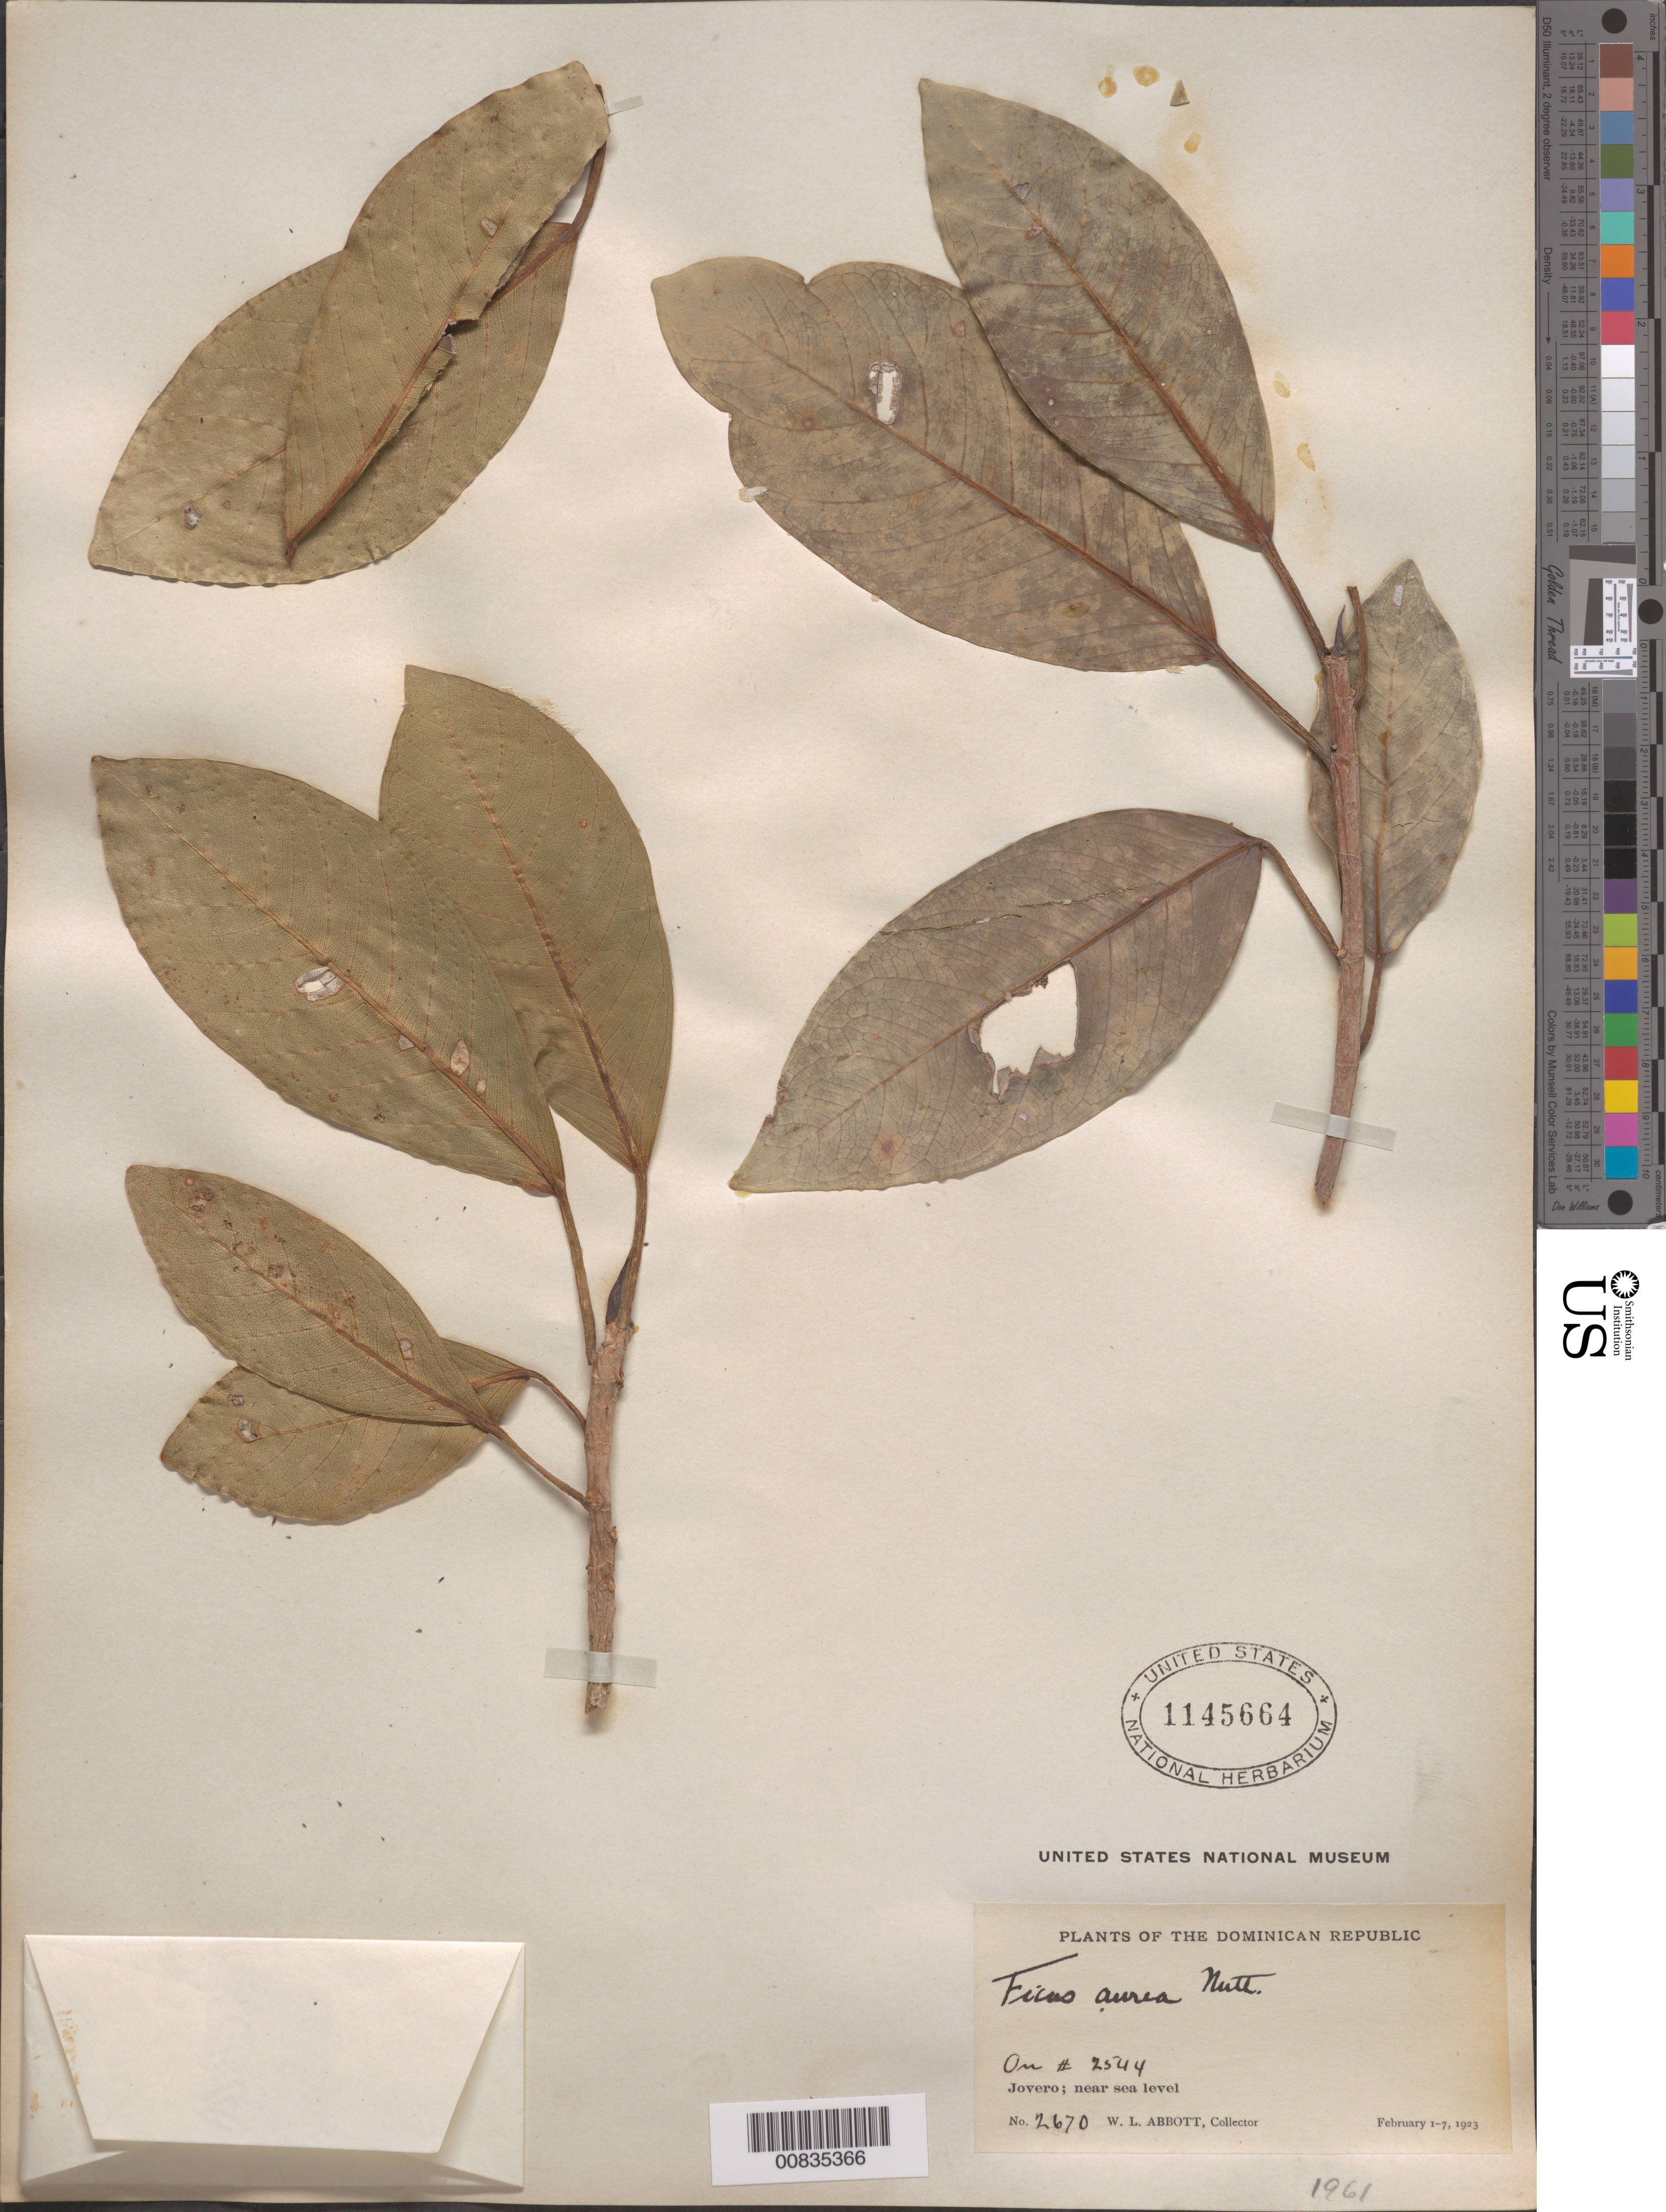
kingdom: Plantae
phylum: Tracheophyta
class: Magnoliopsida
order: Rosales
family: Moraceae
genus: Ficus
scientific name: Ficus aurea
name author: Nutt.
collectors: W. L. Abbott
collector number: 2670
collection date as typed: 01 Feb 1923 to 07 Feb 1923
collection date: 1923-02-01/1923-02-07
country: Dominican Republic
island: Hispaniola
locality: Jovero.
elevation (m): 0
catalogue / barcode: US 1145664